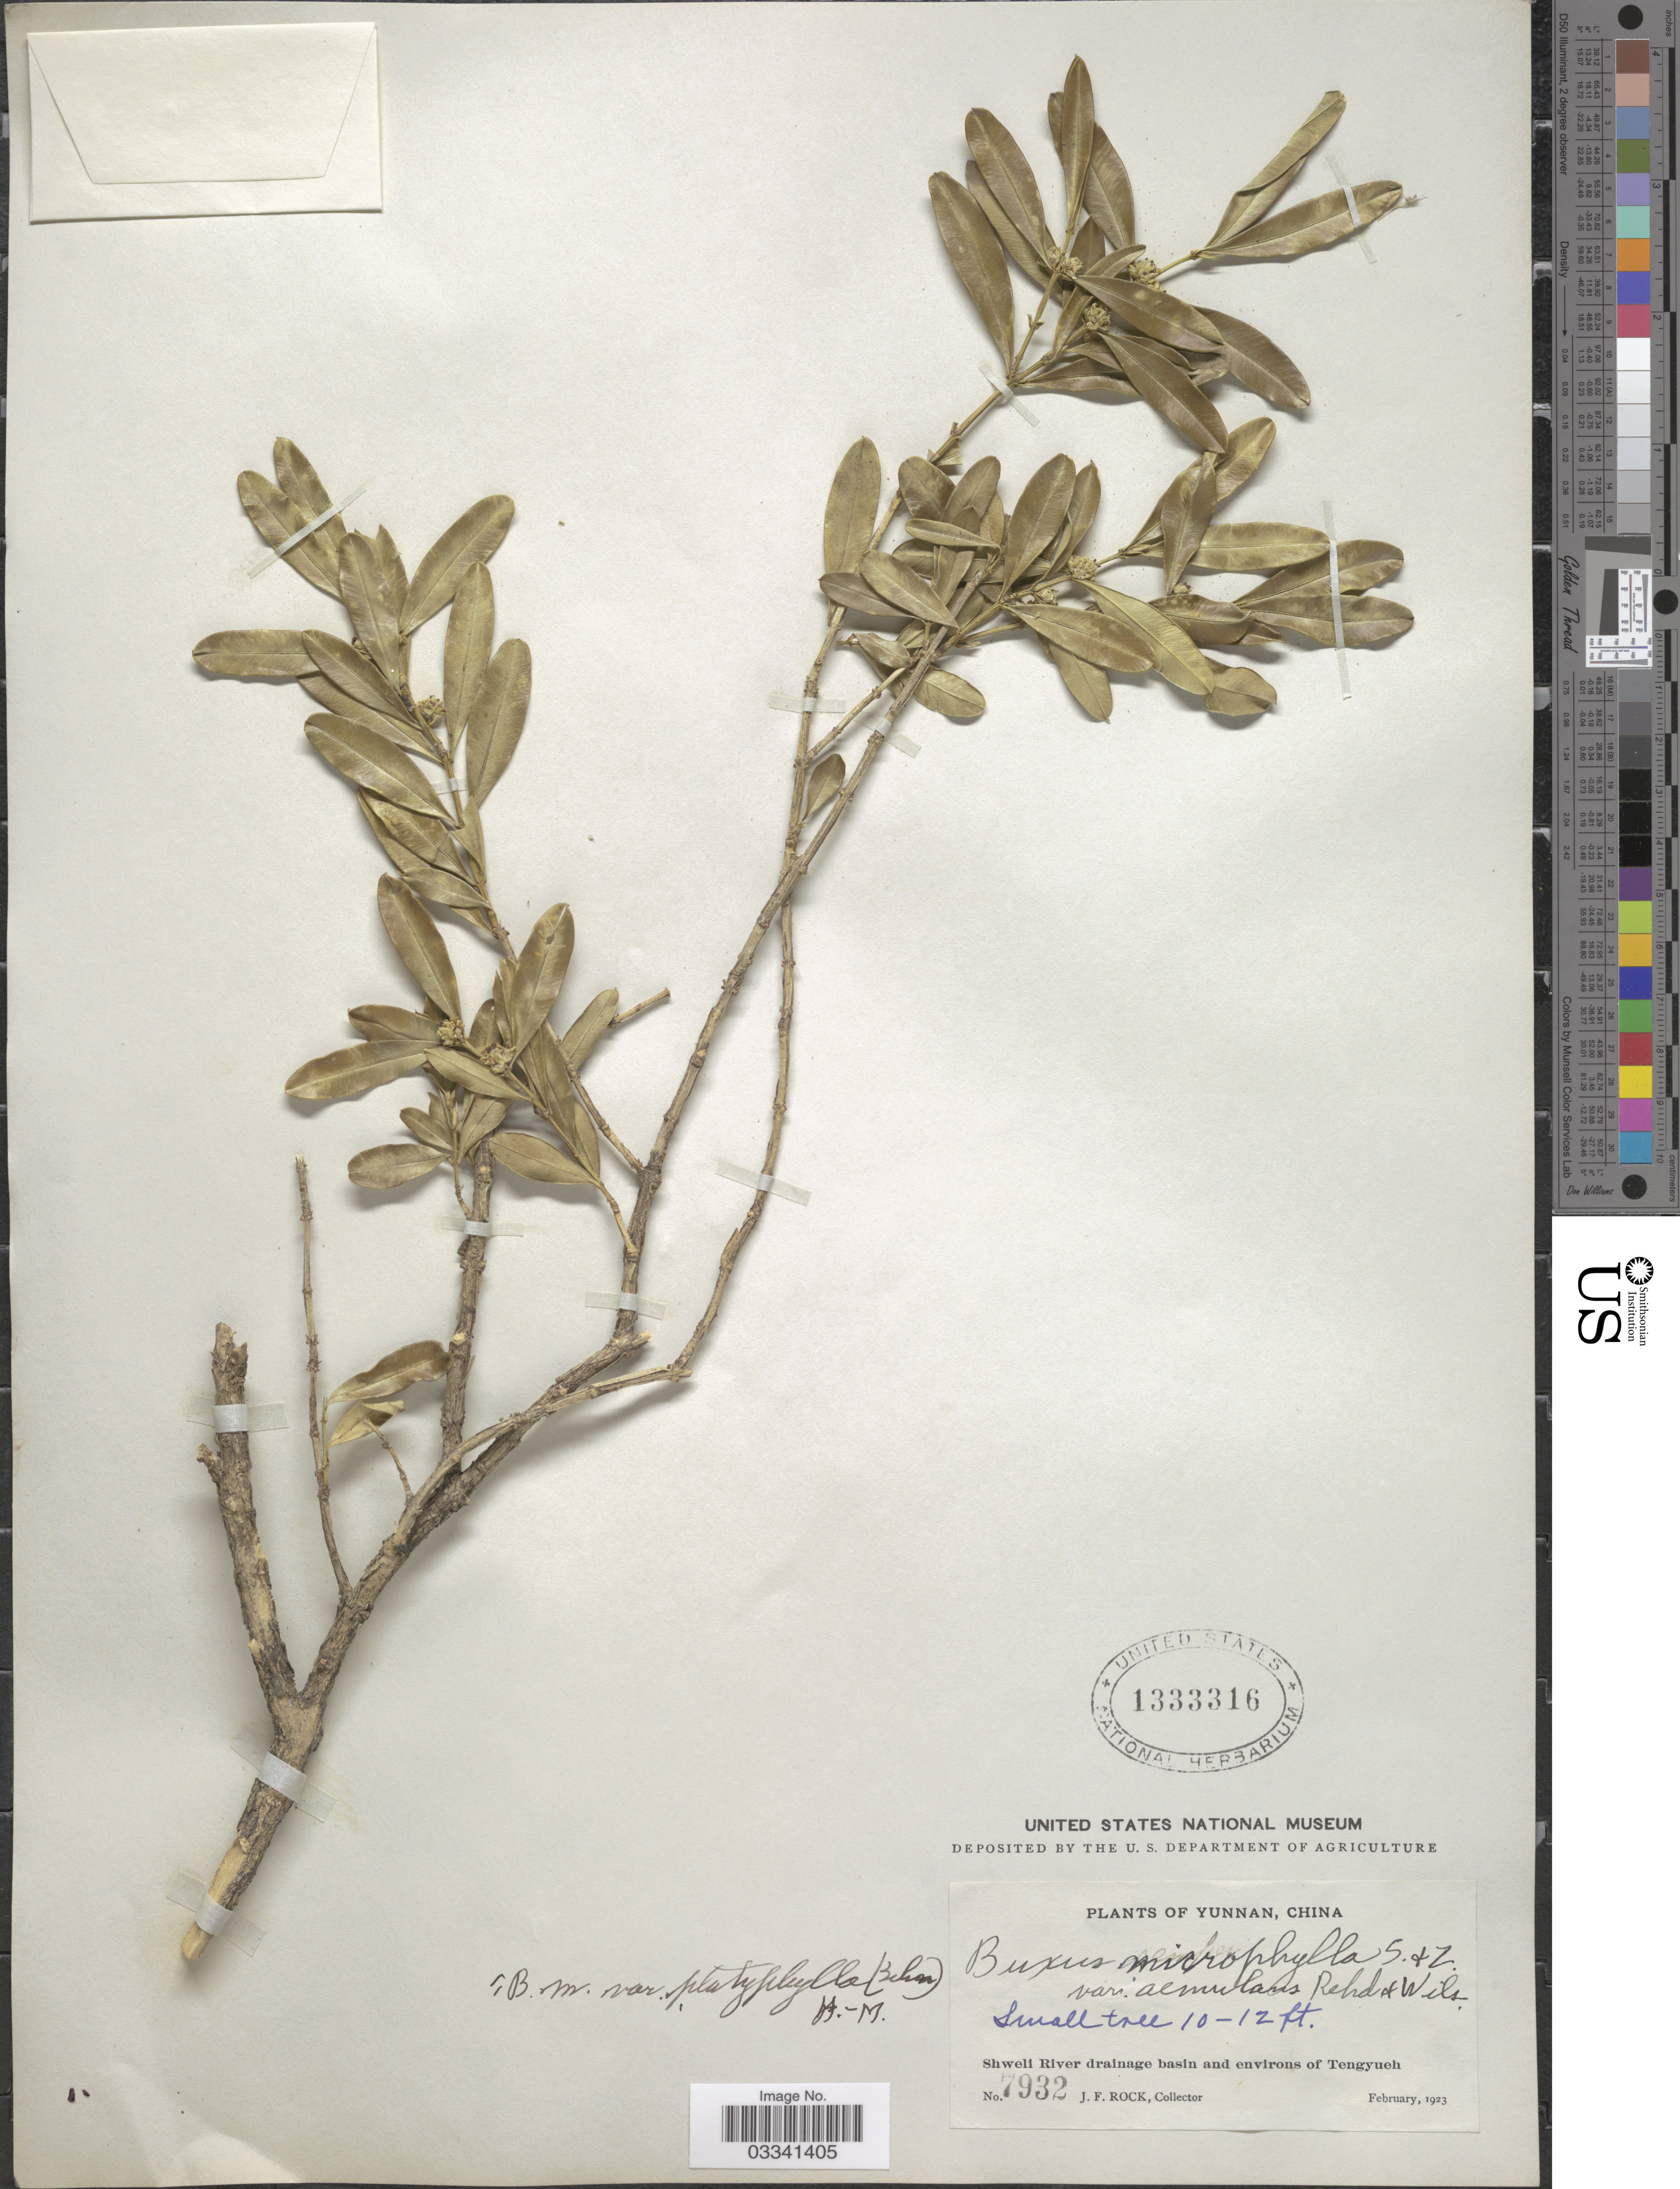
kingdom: Plantae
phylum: Tracheophyta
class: Magnoliopsida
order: Buxales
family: Buxaceae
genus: Buxus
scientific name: Buxus microphylla var. sinica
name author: Rehder & E.H. Wilson in Sarg.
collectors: J. Rock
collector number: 7932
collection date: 1923-02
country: China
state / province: Yunnan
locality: Shweli River drainage basin and environs of Tengyueh.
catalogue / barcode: US 1333316